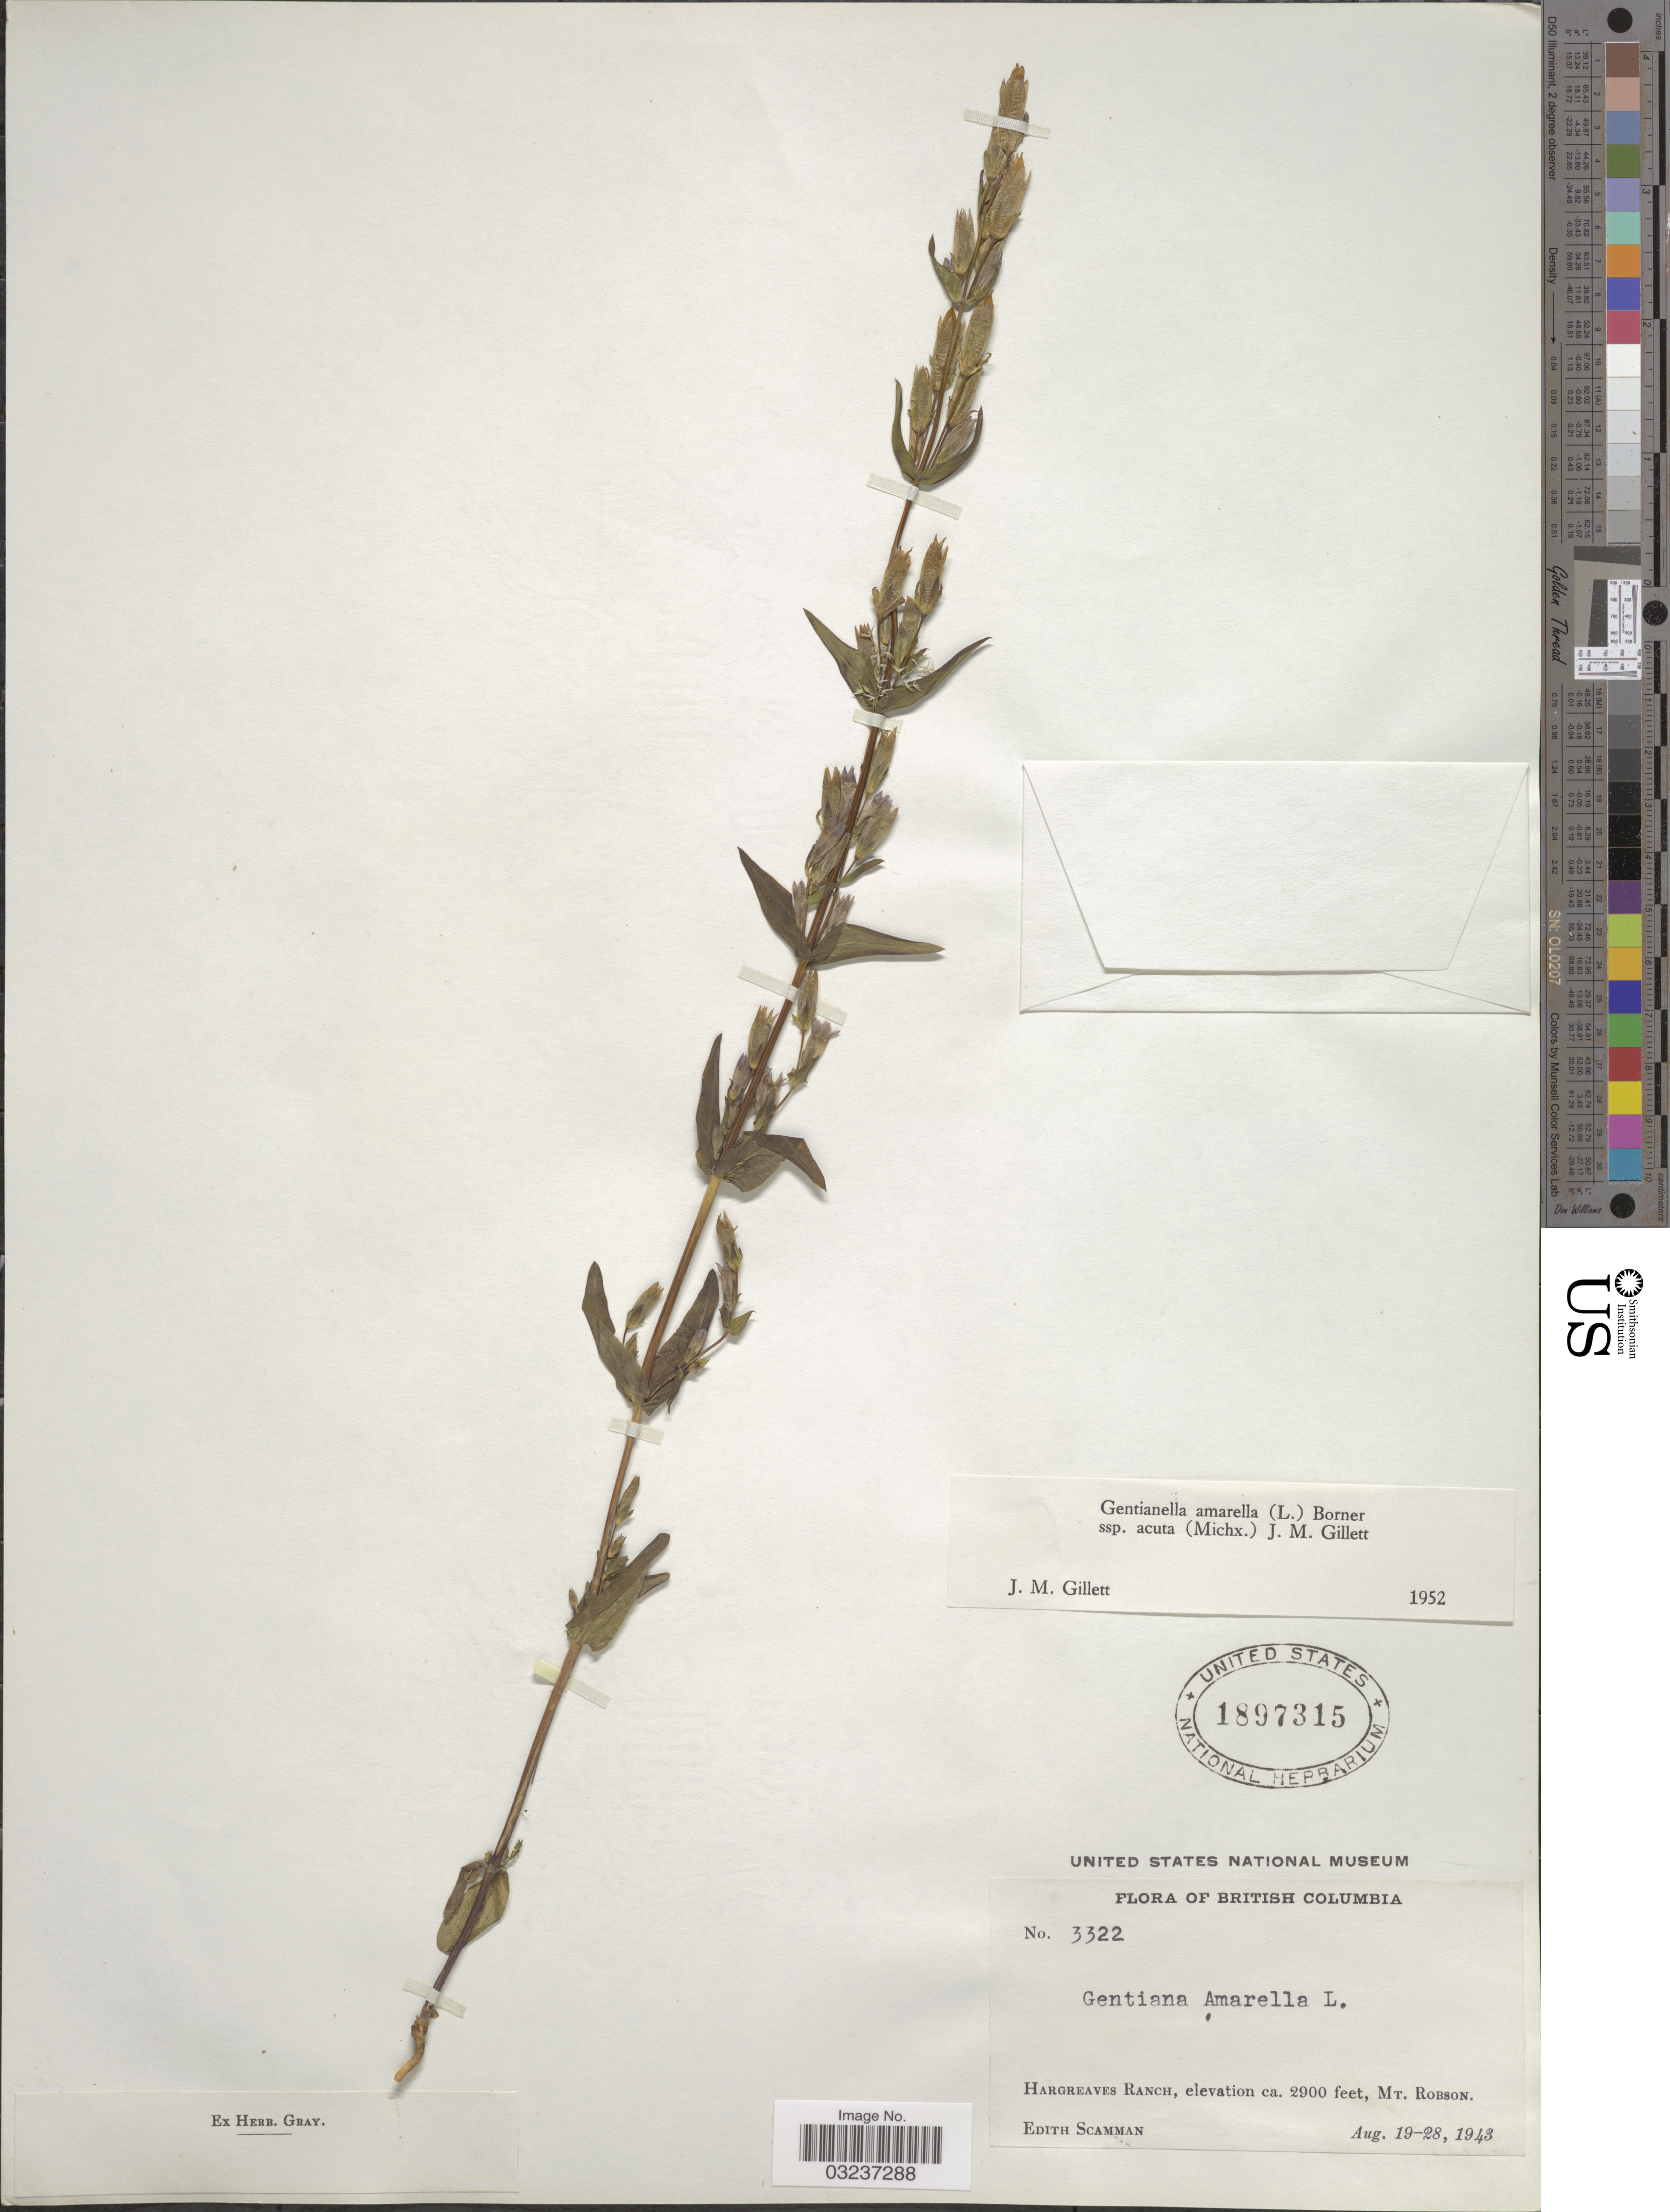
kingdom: Plantae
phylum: Tracheophyta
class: Magnoliopsida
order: Gentianales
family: Gentianaceae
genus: Gentianella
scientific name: Gentianella amarella subsp. acuta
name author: (Michx.) J.M. Gillett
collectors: E. Scamman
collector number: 3322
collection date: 1943-08-19/1943-08-28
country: Canada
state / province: British Columbia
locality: Hargreaves Ranch, Mt. Robson.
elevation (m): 884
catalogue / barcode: US 1897315